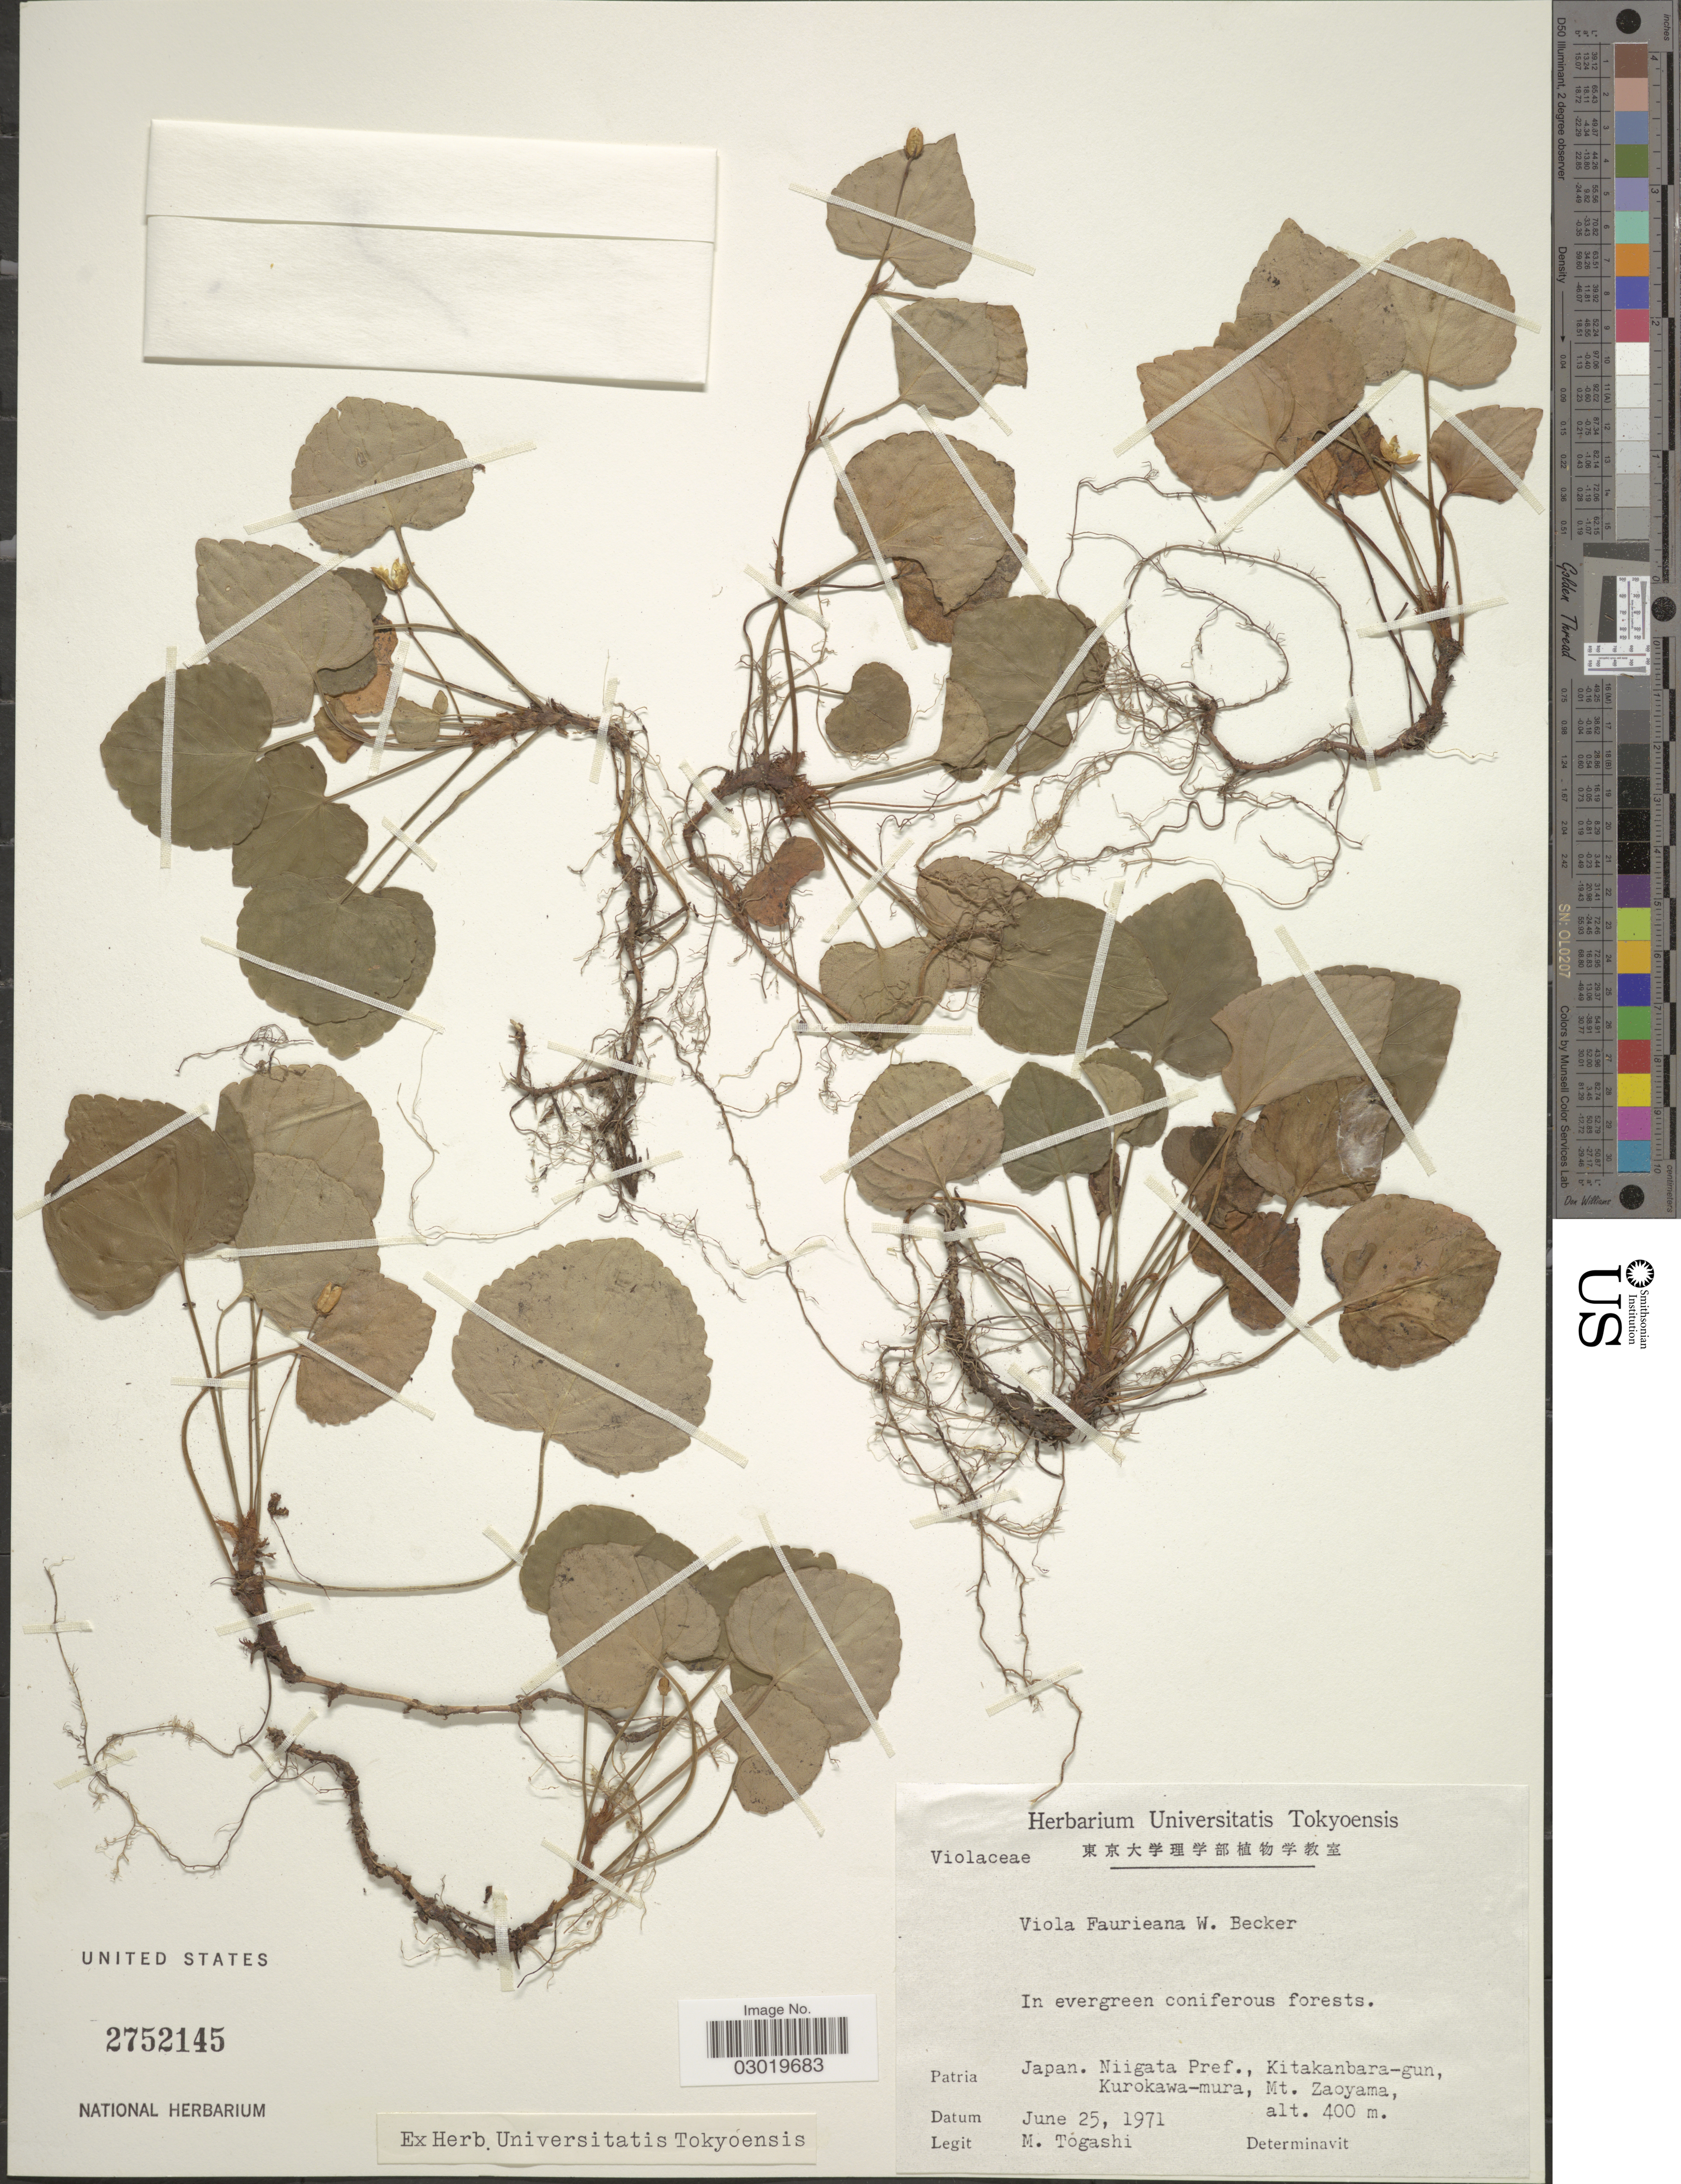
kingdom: Plantae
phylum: Tracheophyta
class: Magnoliopsida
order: Malpighiales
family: Violaceae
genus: Viola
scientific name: Viola faurieana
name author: W. Becker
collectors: M. Togashi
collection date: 1971-06-25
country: Japan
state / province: Niigata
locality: Niigata Pref., Kitakanbara-gun, Kurokawa-mura, Mt. Zaoyama.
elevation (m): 400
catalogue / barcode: US 2752145